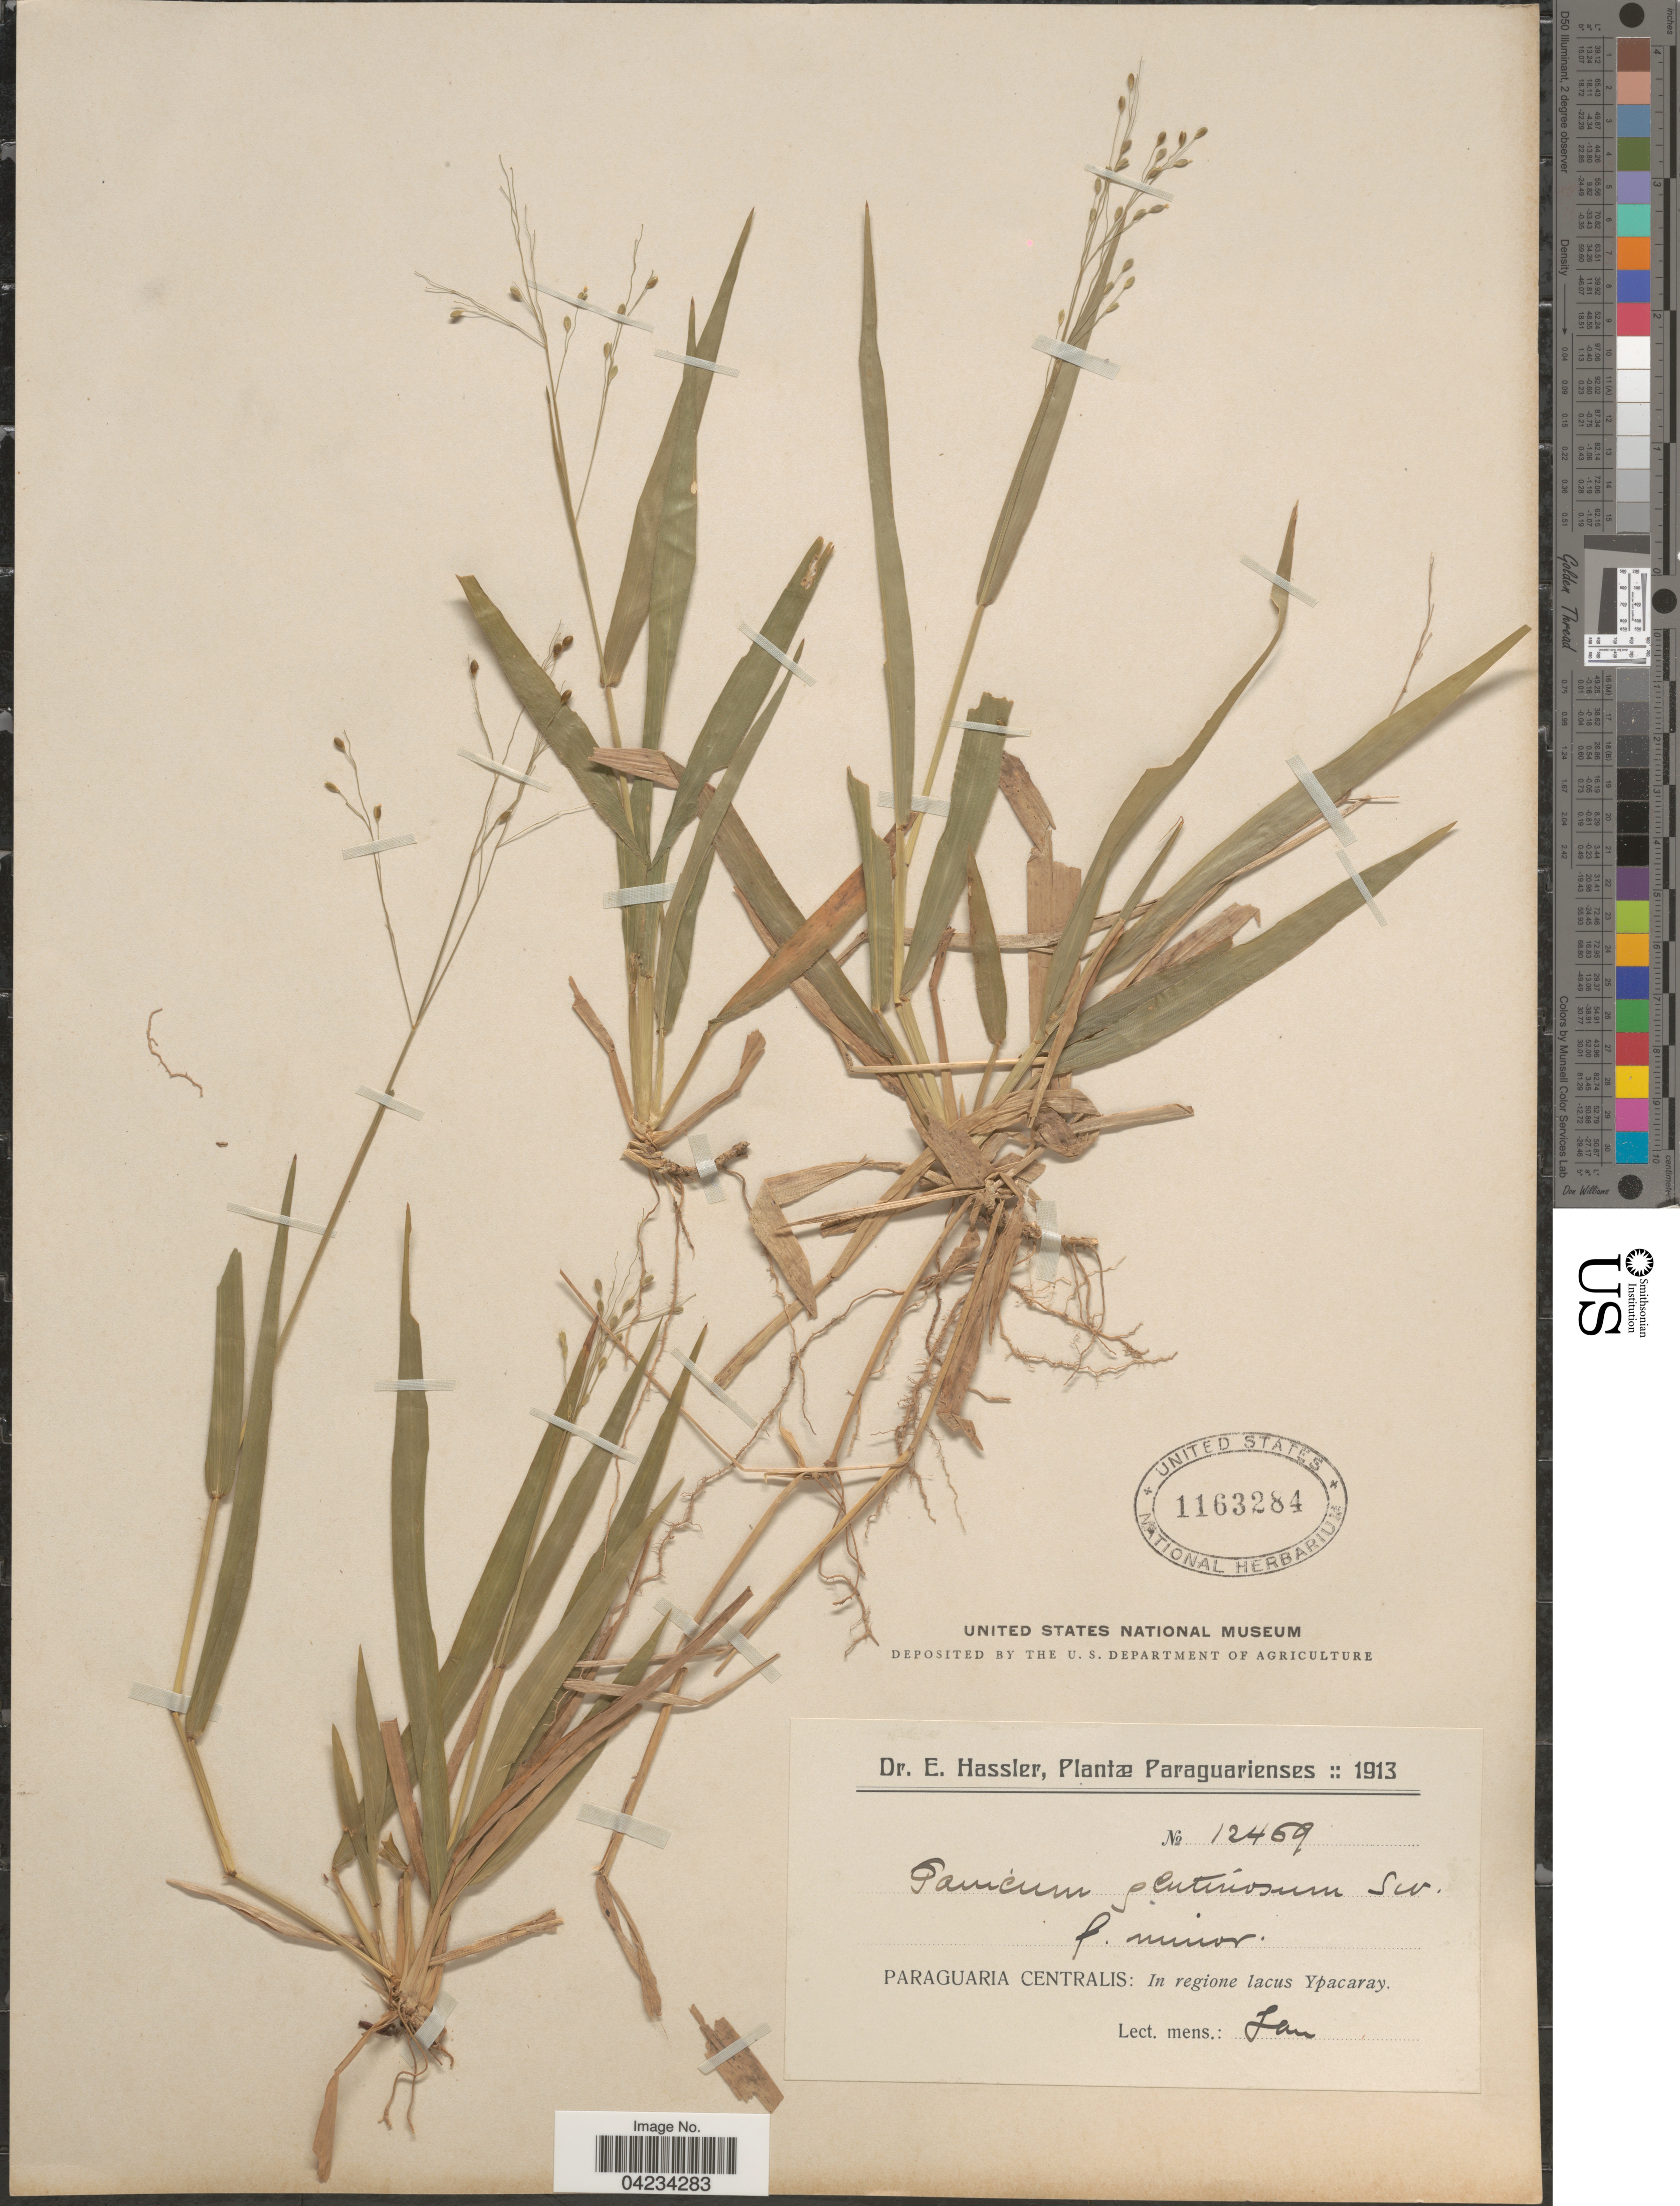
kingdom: Plantae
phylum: Tracheophyta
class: Liliopsida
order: Poales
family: Poaceae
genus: Homolepis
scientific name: Homolepis villaricensis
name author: (Mez) Zuloaga & Soderstr.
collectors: E. Hassler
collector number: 12469*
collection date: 1913-01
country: Paraguay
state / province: Paraguari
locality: Paraguaria Centralis: In regione lacus Ypacaray.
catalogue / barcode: US 1163284